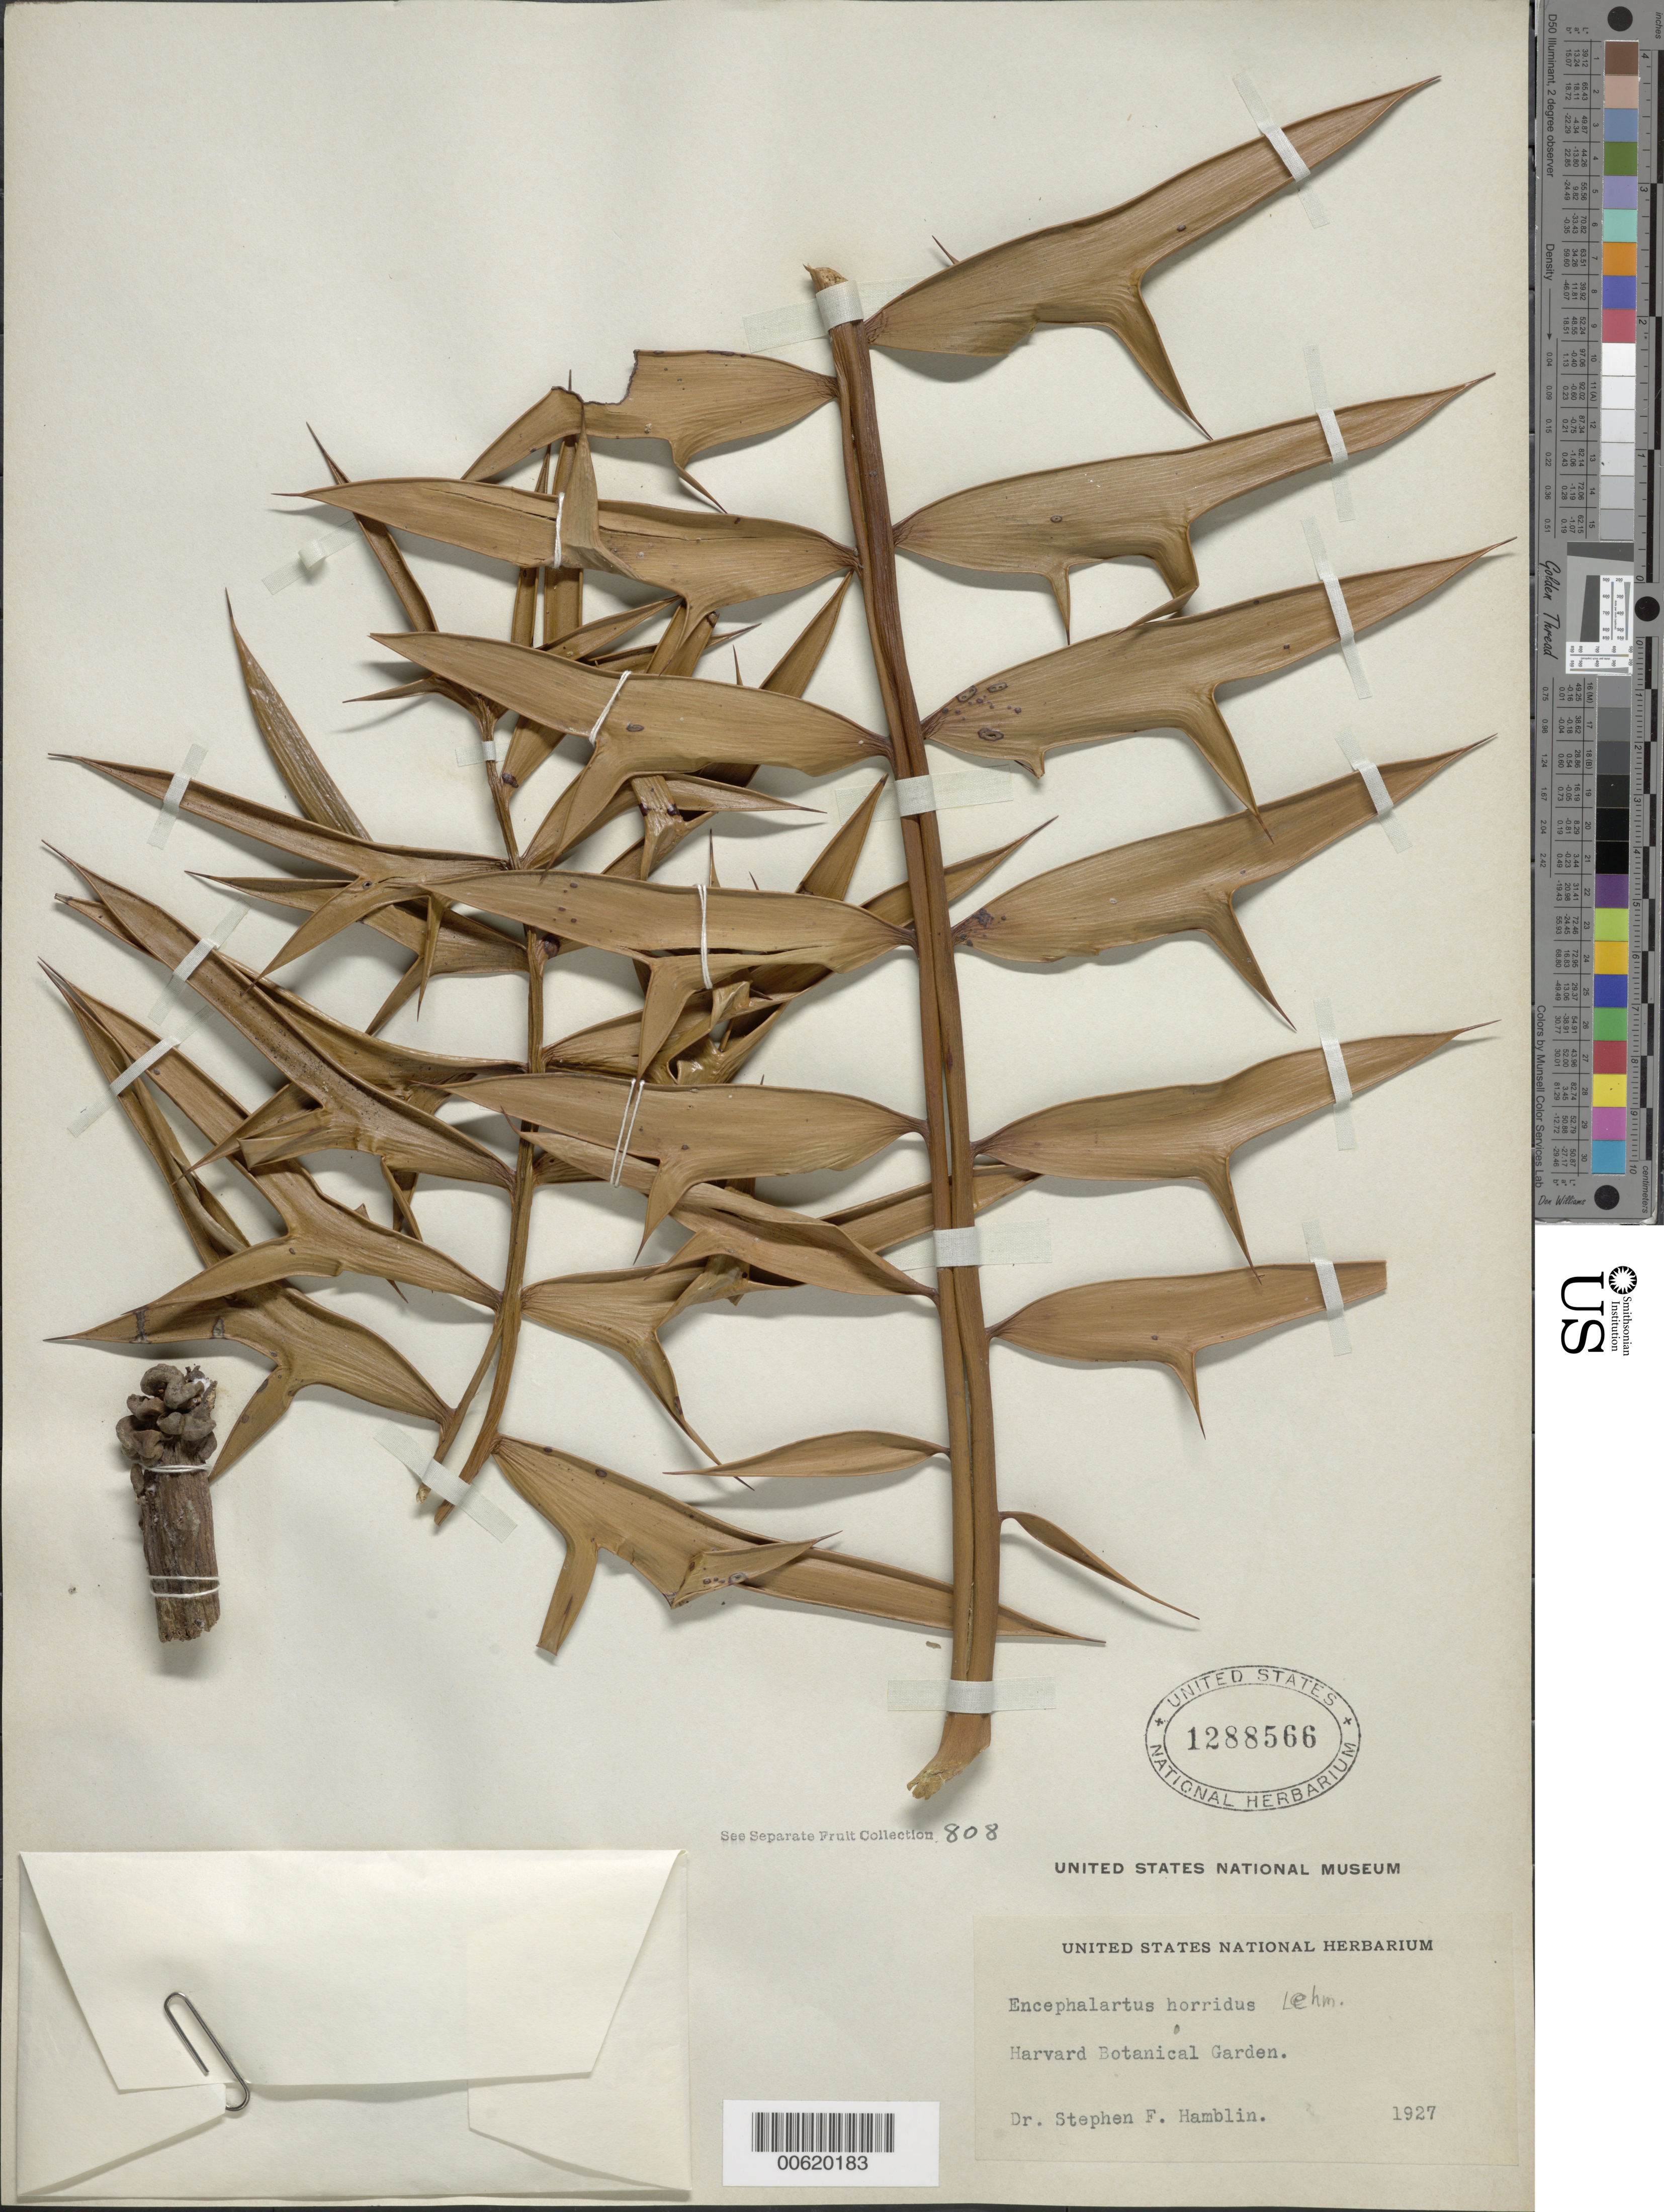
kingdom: Plantae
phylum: Tracheophyta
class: Cycadopsida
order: Cycadales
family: Zamiaceae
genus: Encephalartos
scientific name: Encephalartos horridus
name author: F. Lehm.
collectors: S. Hamblin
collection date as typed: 1927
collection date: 1927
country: United States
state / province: Massachusetts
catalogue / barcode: US 1288566